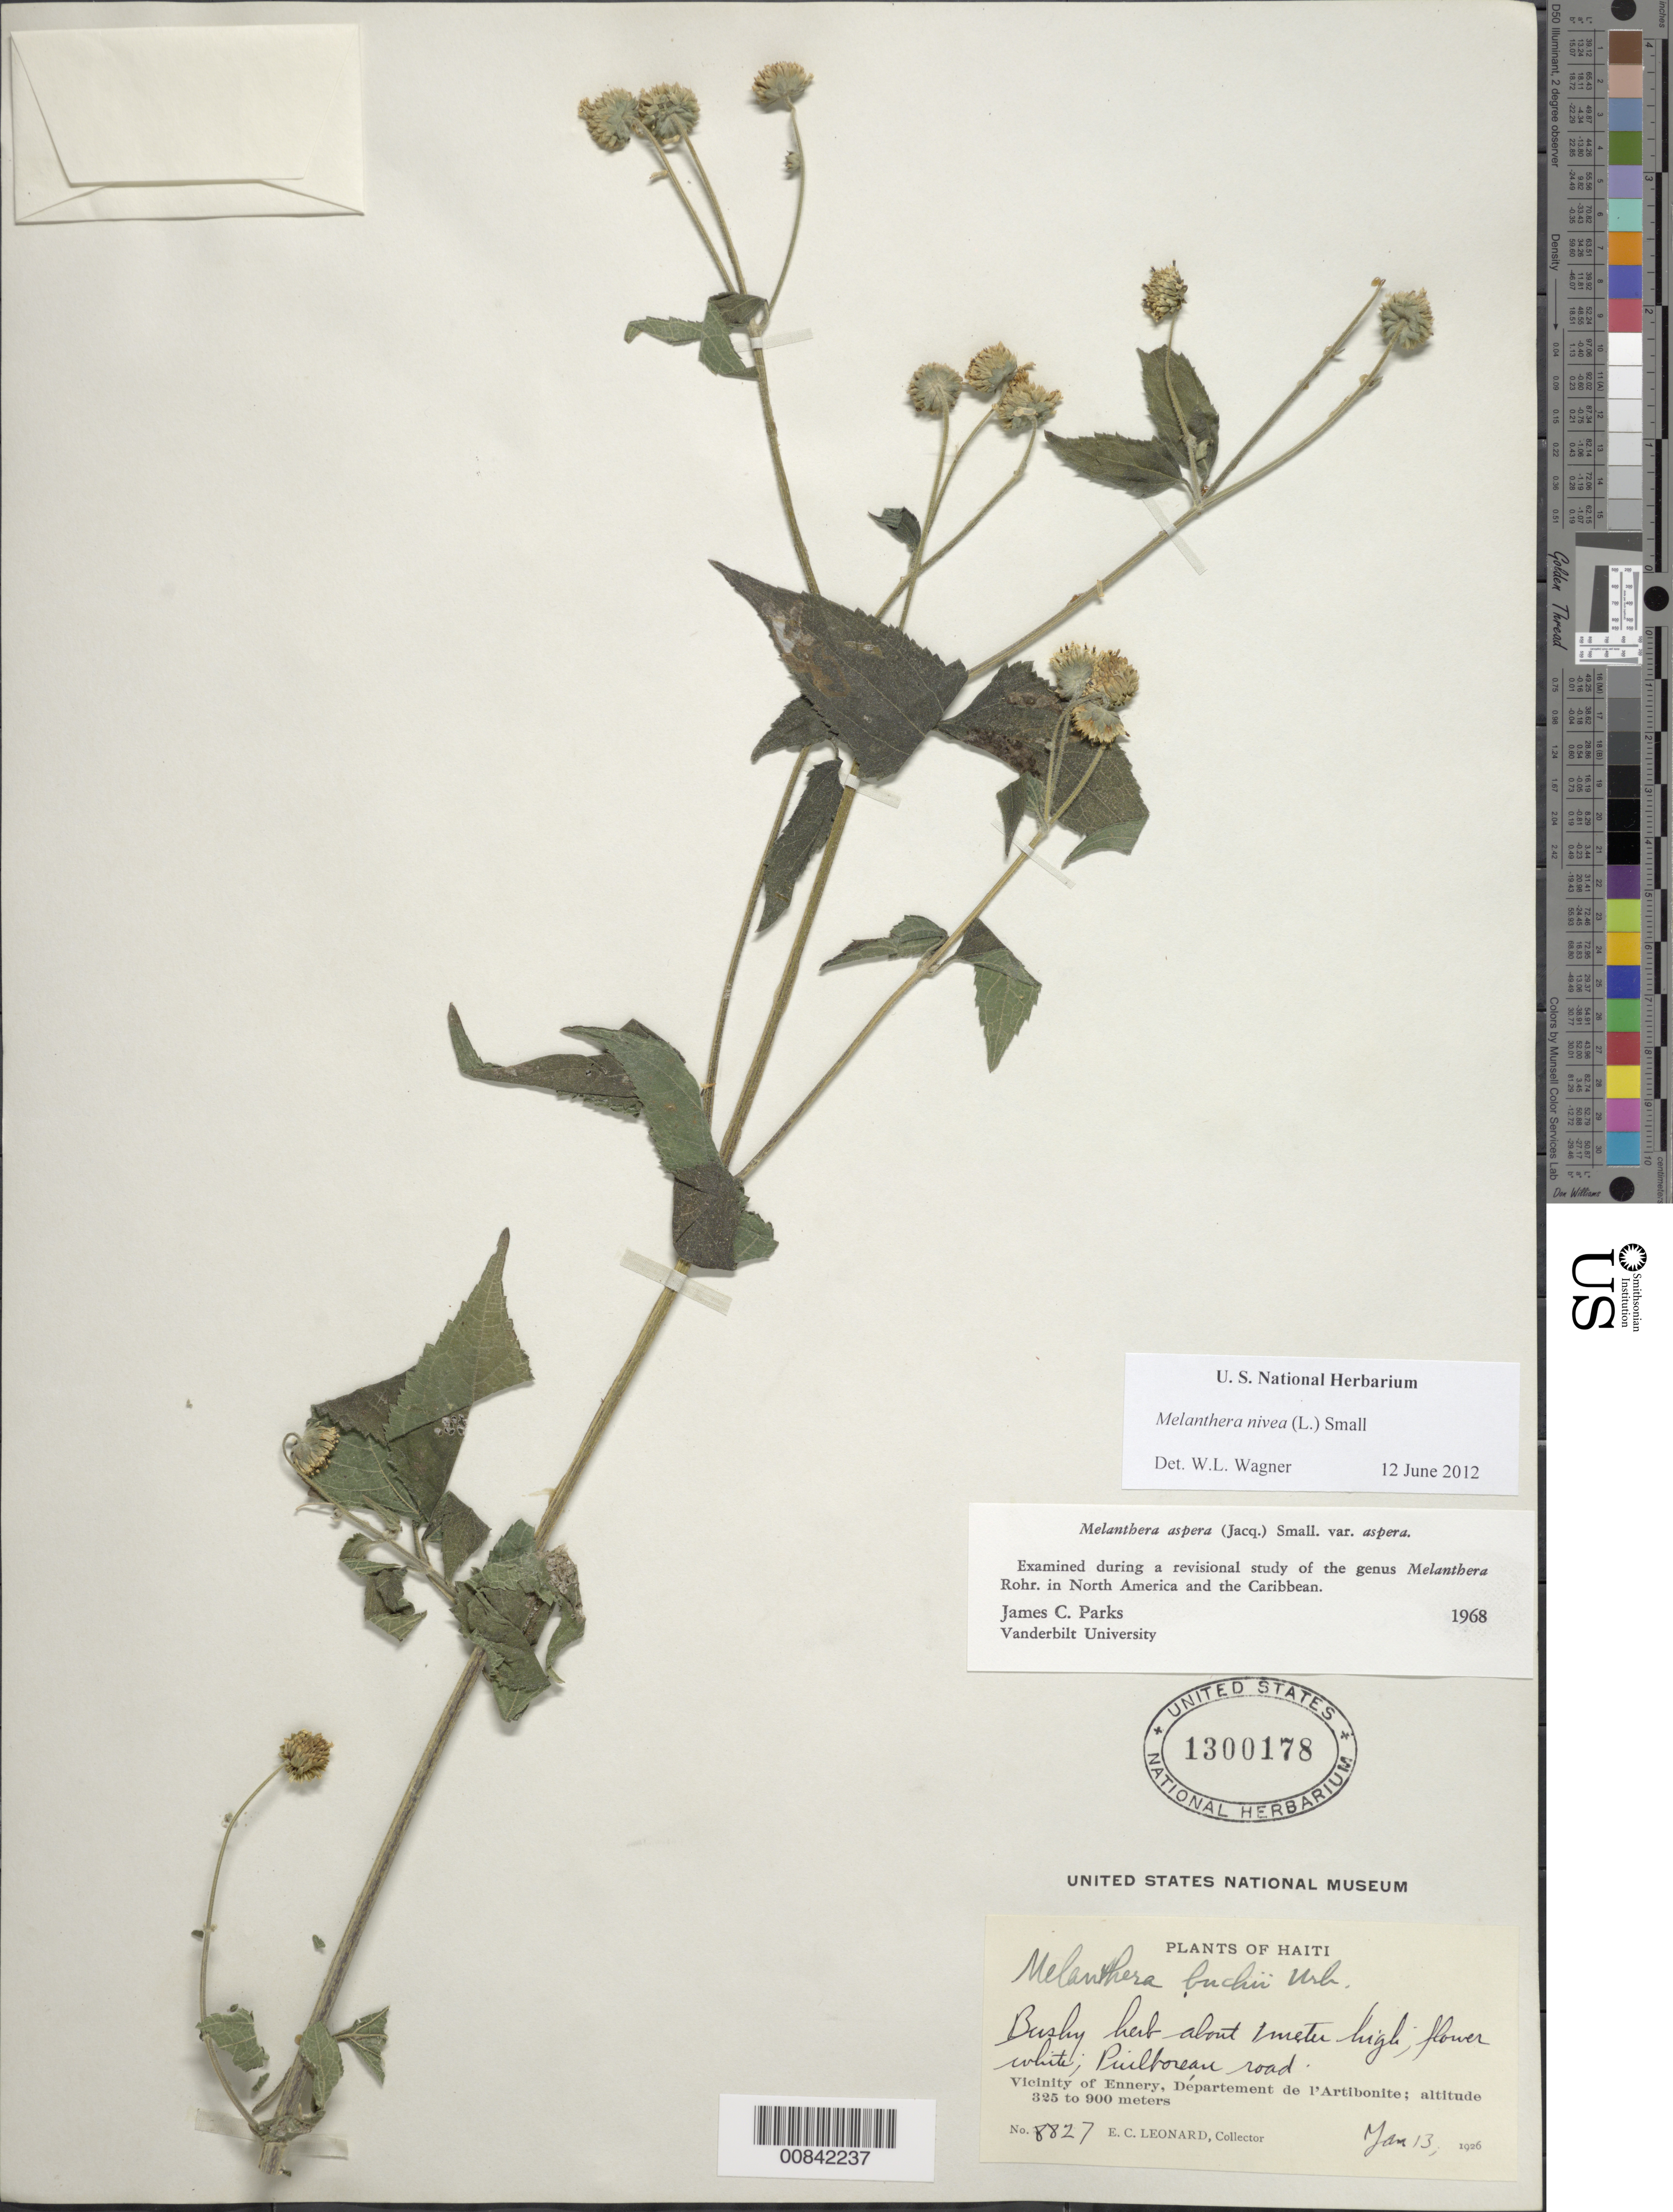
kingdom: Plantae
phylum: Tracheophyta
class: Magnoliopsida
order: Asterales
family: Asteraceae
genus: Melanthera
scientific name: Melanthera nivea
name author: (L.) Small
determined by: Parks, J. C.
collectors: E. C. Leonard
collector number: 8827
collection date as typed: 13 Jan 1926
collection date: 1926-01-13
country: Haiti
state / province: Artibonite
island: Hispaniola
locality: Vicinity of Ennery, Puilboreau road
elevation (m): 325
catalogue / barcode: US 1300178